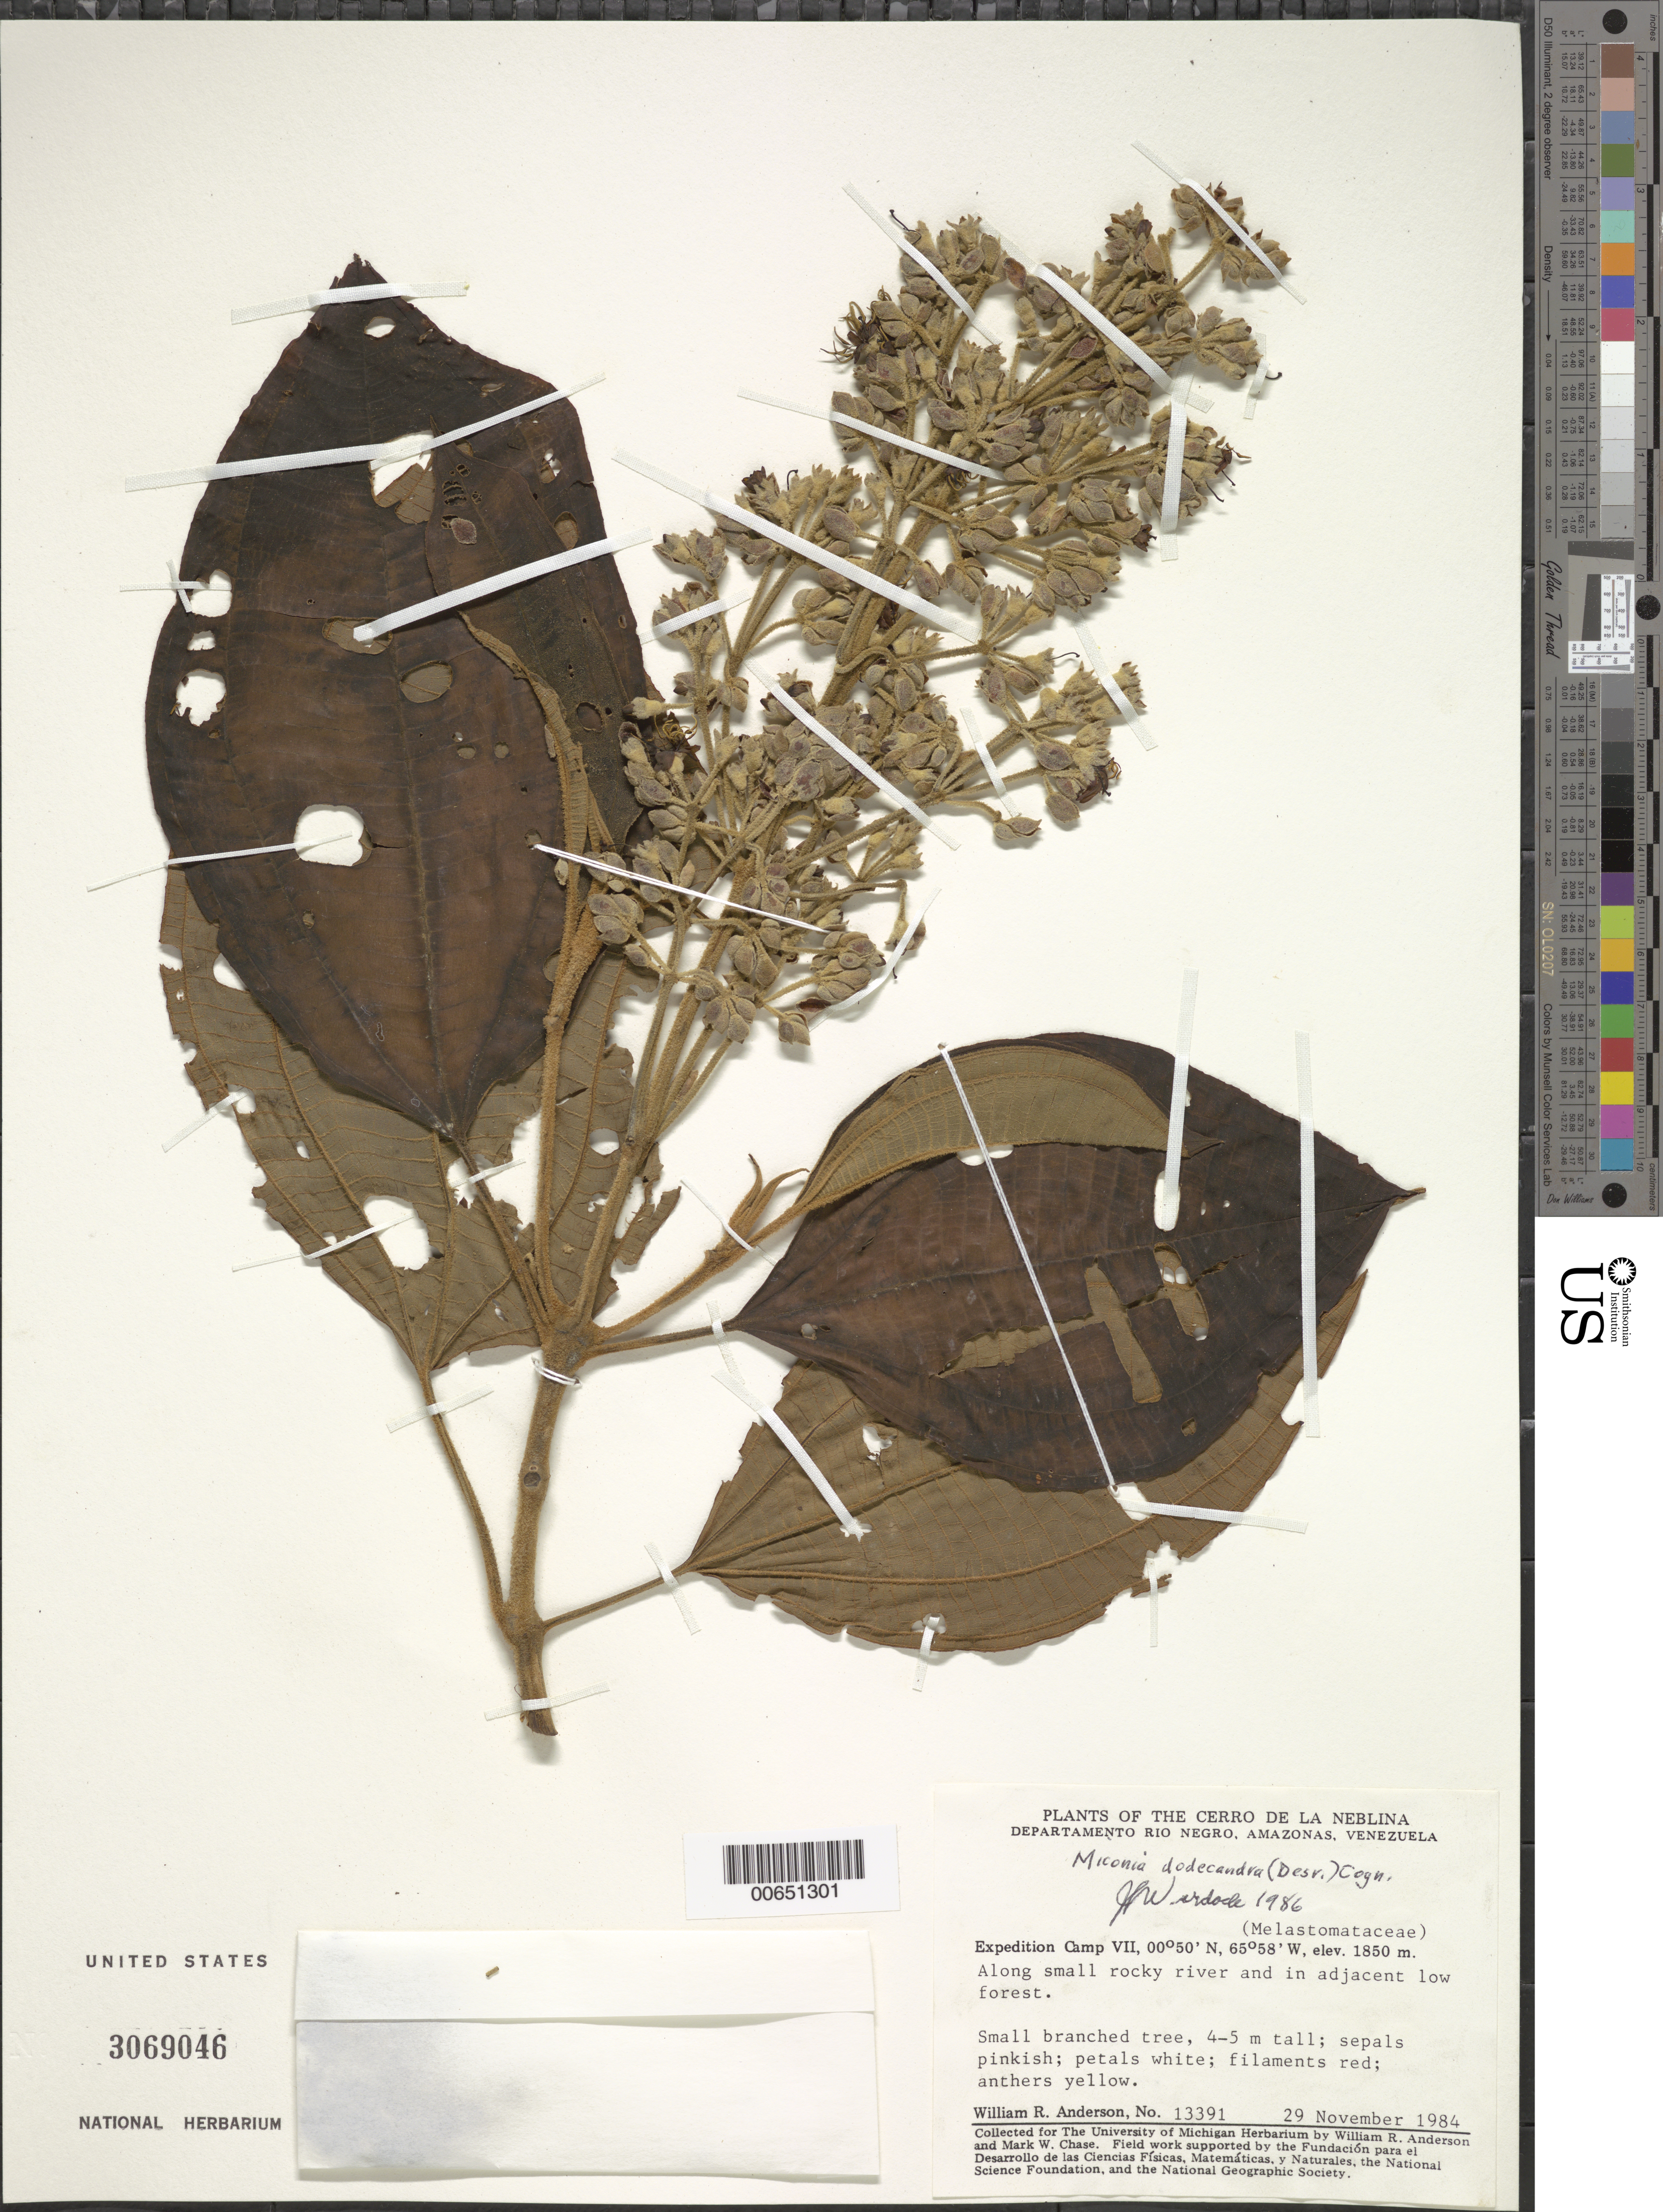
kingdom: Plantae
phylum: Tracheophyta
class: Magnoliopsida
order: Myrtales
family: Melastomataceae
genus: Miconia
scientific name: Miconia dodecandra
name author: Cogn.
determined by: Wurdack, John J., (US), US (UNITED STATES)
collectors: W. R. Anderson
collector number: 13391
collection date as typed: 29-Nov-84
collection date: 1984-11-29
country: Venezuela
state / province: Amazonas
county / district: Río Negro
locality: Cerro de la Neblina, Expedition Base Camp VII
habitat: Small rocky river and in adjacent low forest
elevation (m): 1850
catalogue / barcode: US 3069046